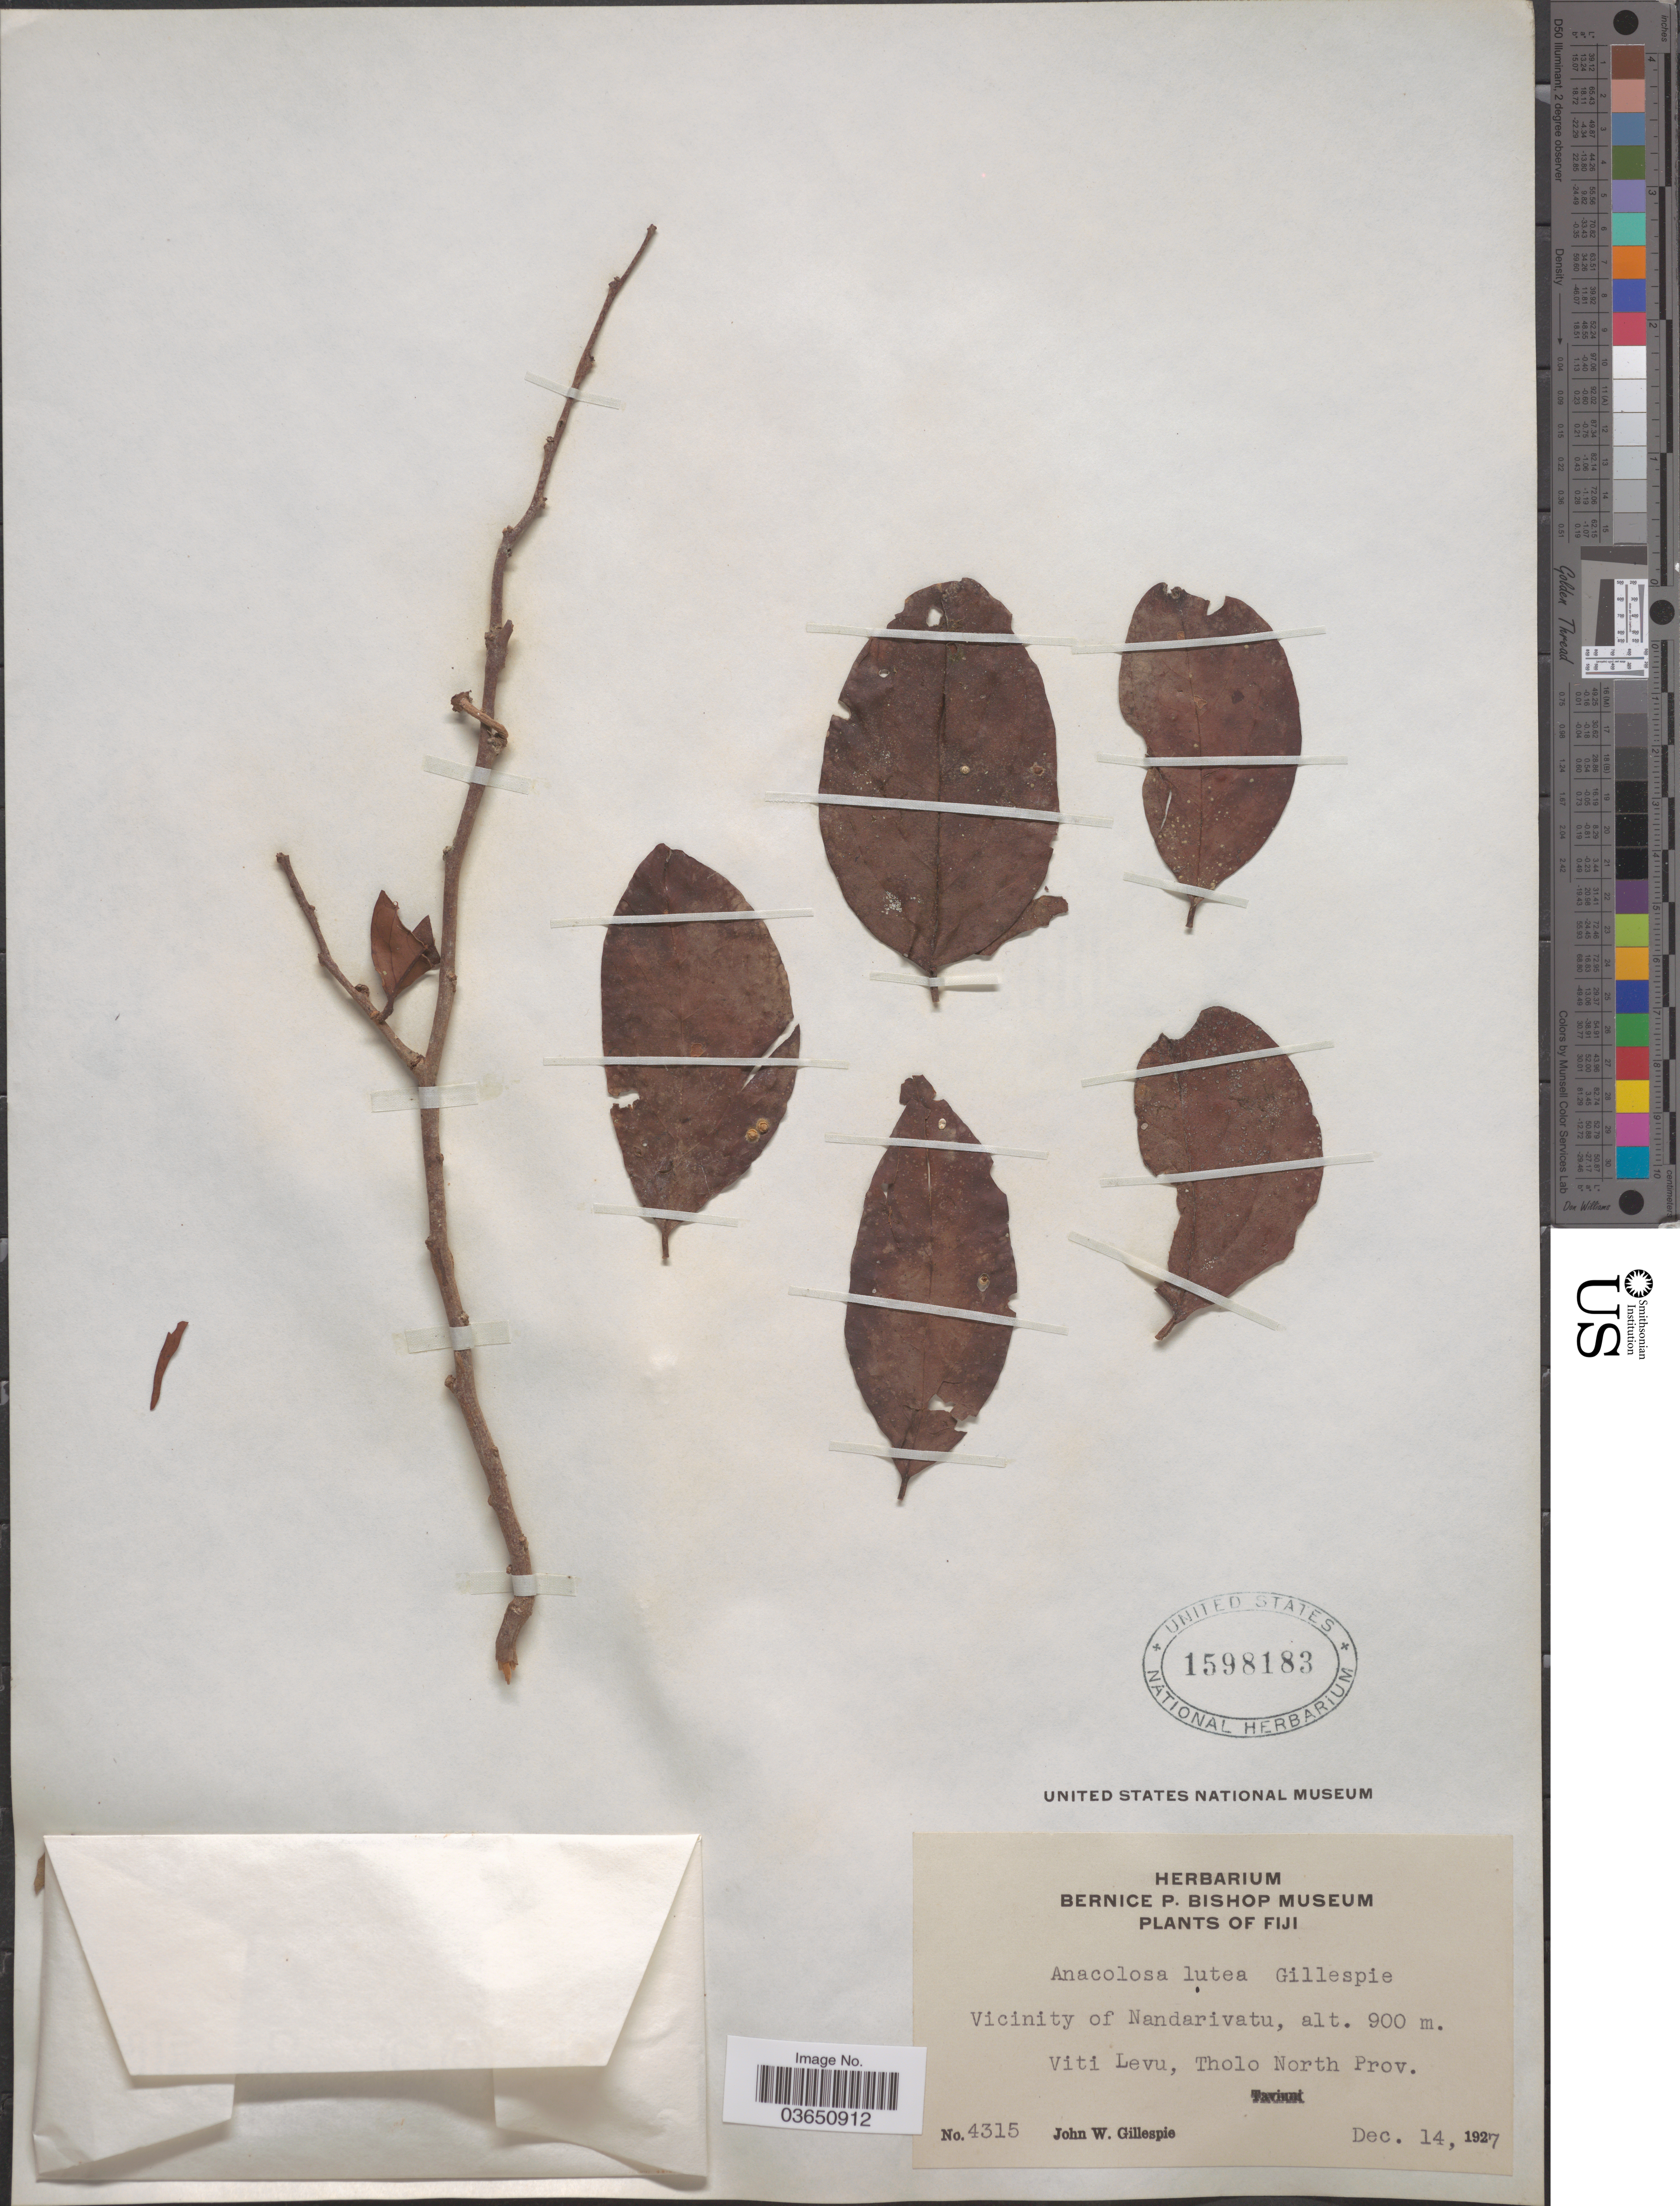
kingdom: Plantae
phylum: Tracheophyta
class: Magnoliopsida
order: Santalales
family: Aptandraceae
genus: Anacolosa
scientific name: Anacolosa lutea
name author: Gillespie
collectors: J. W. Gillespie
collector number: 4315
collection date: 1927-12-14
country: Fiji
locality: Vicinity of Nandarivatu. Viti Levu, Tholo North Prov.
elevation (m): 900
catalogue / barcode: US 1598183